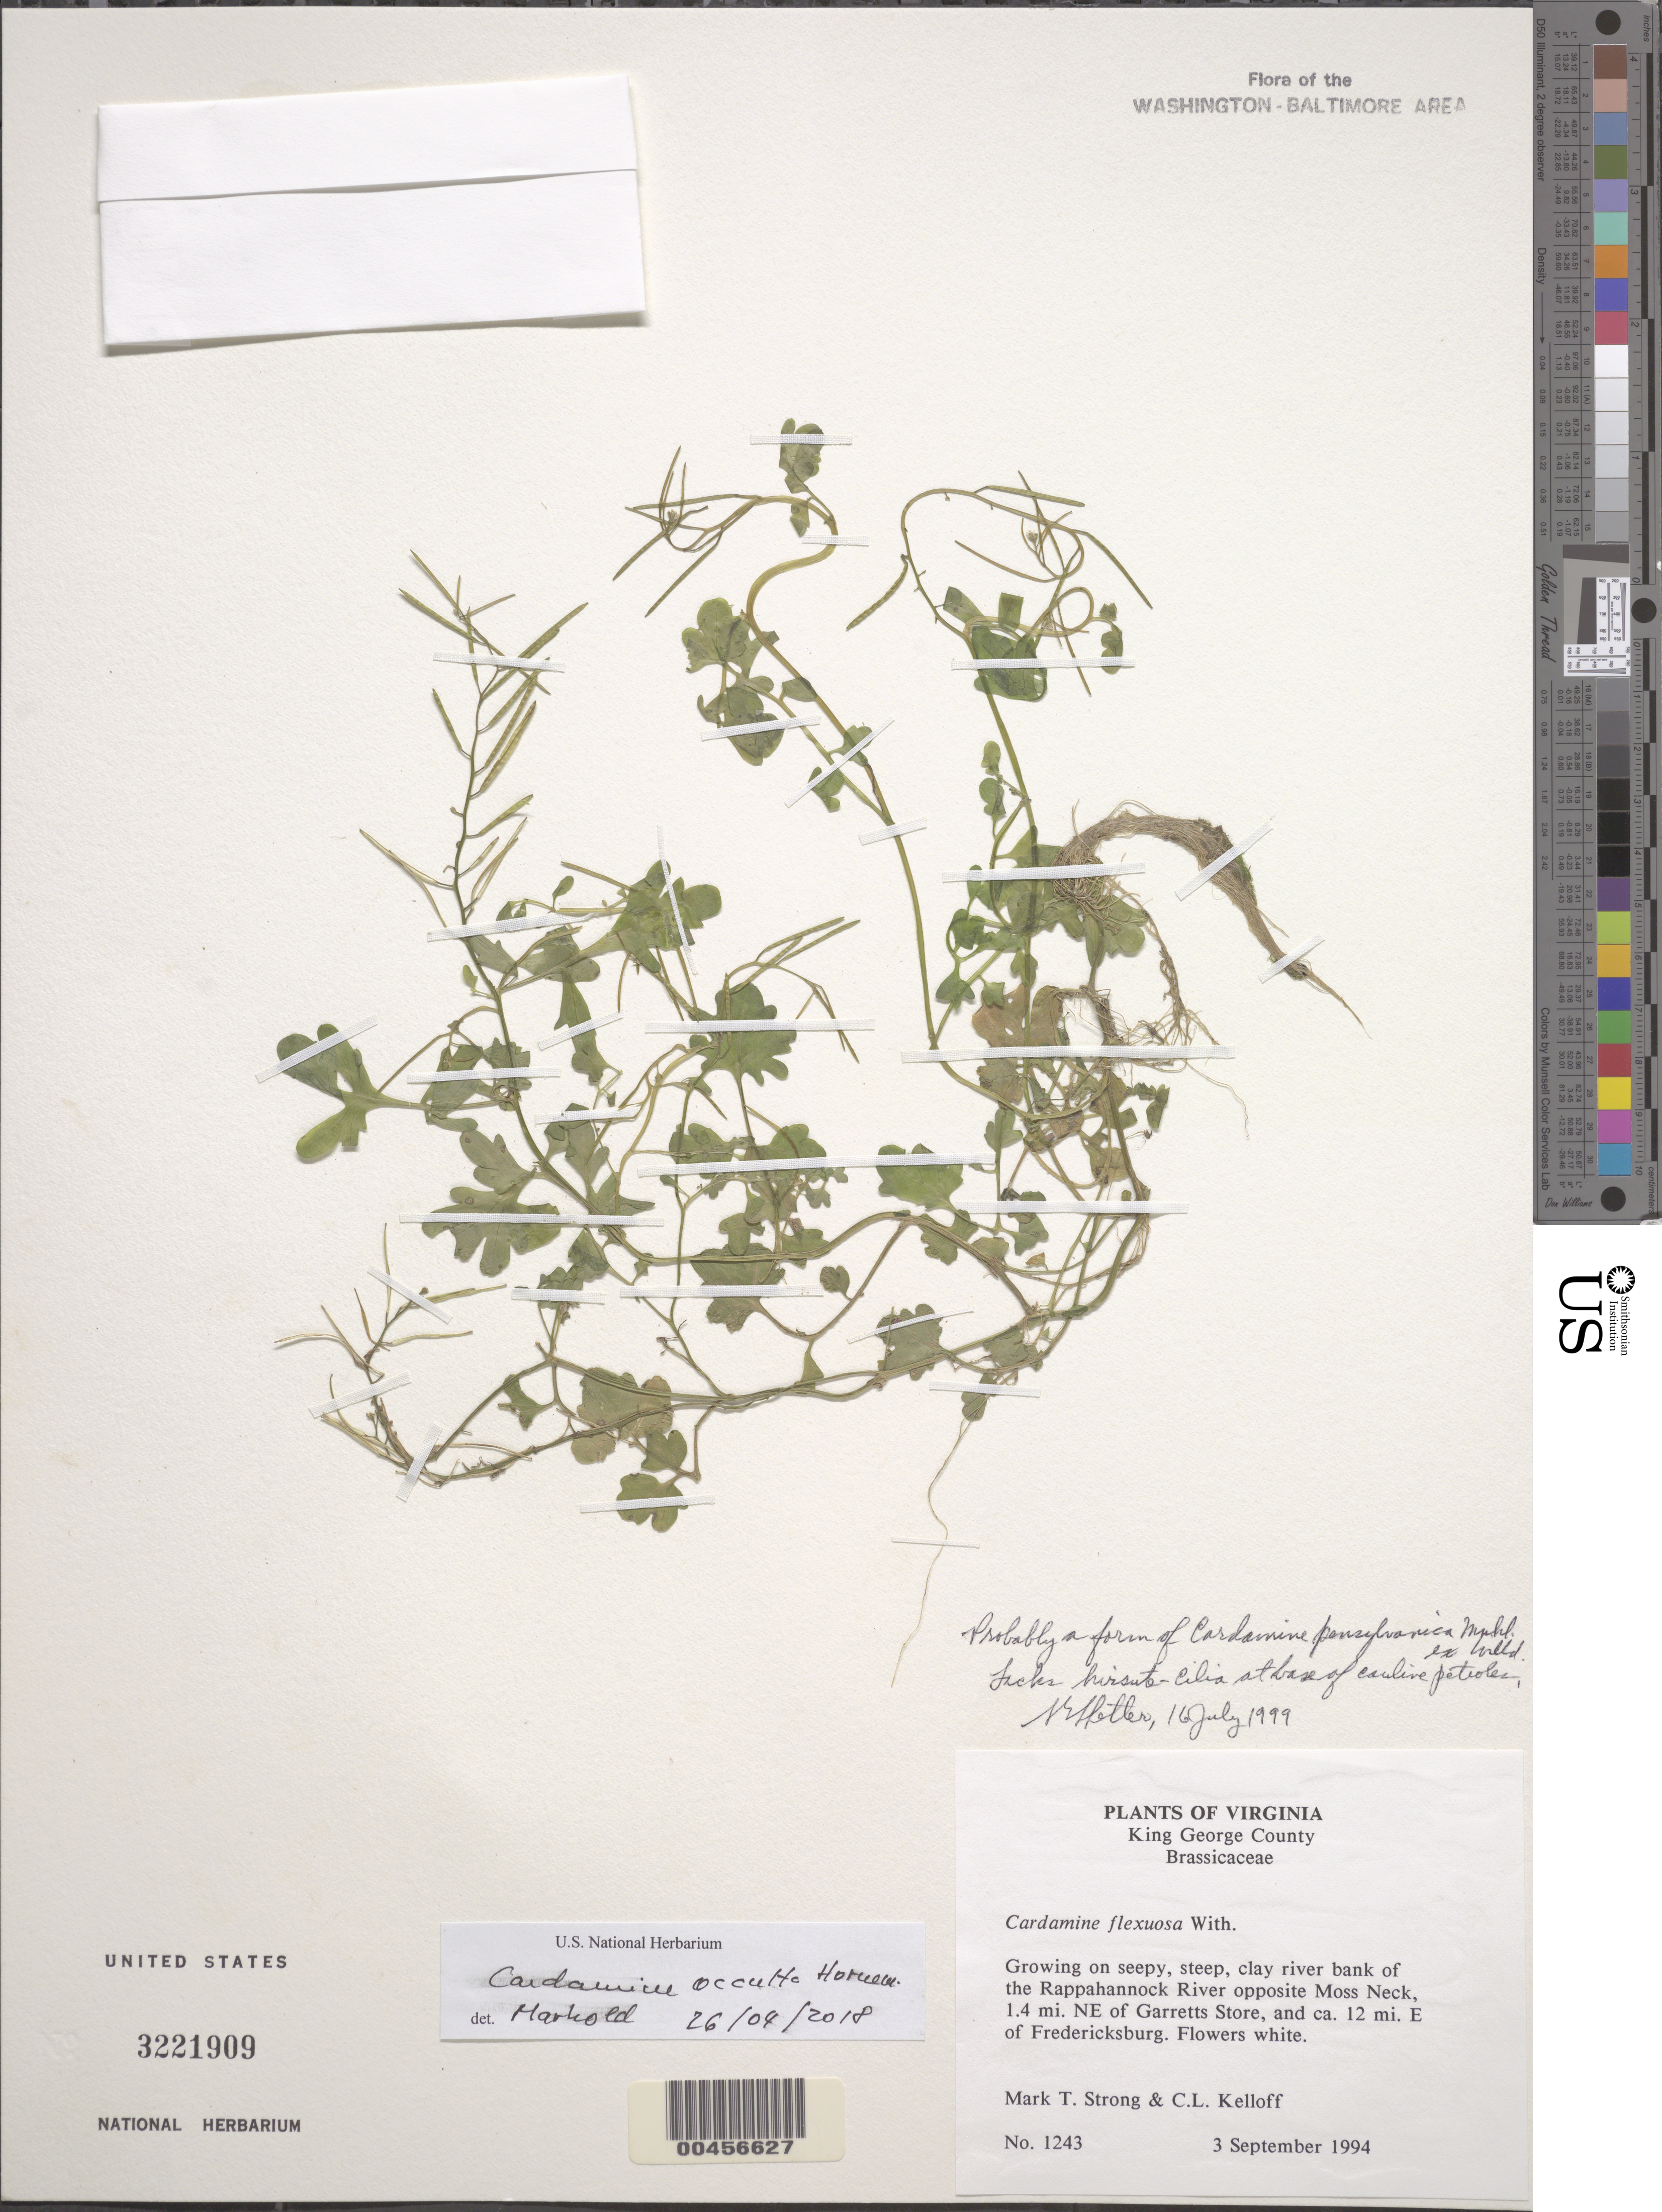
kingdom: Plantae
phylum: Tracheophyta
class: Magnoliopsida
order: Brassicales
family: Brassicaceae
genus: Cardamine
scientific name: Cardamine occulta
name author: Hornem.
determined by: Marhold, K.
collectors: M. T. Strong & C. L. Kelloff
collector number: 1243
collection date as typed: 03 Sep 1994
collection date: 1994-09-03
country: United States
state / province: Virginia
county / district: King George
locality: Rappahannock River opposite Moss Neck, NE of Garretts Store, E of Fredericksburg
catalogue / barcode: US 3221909